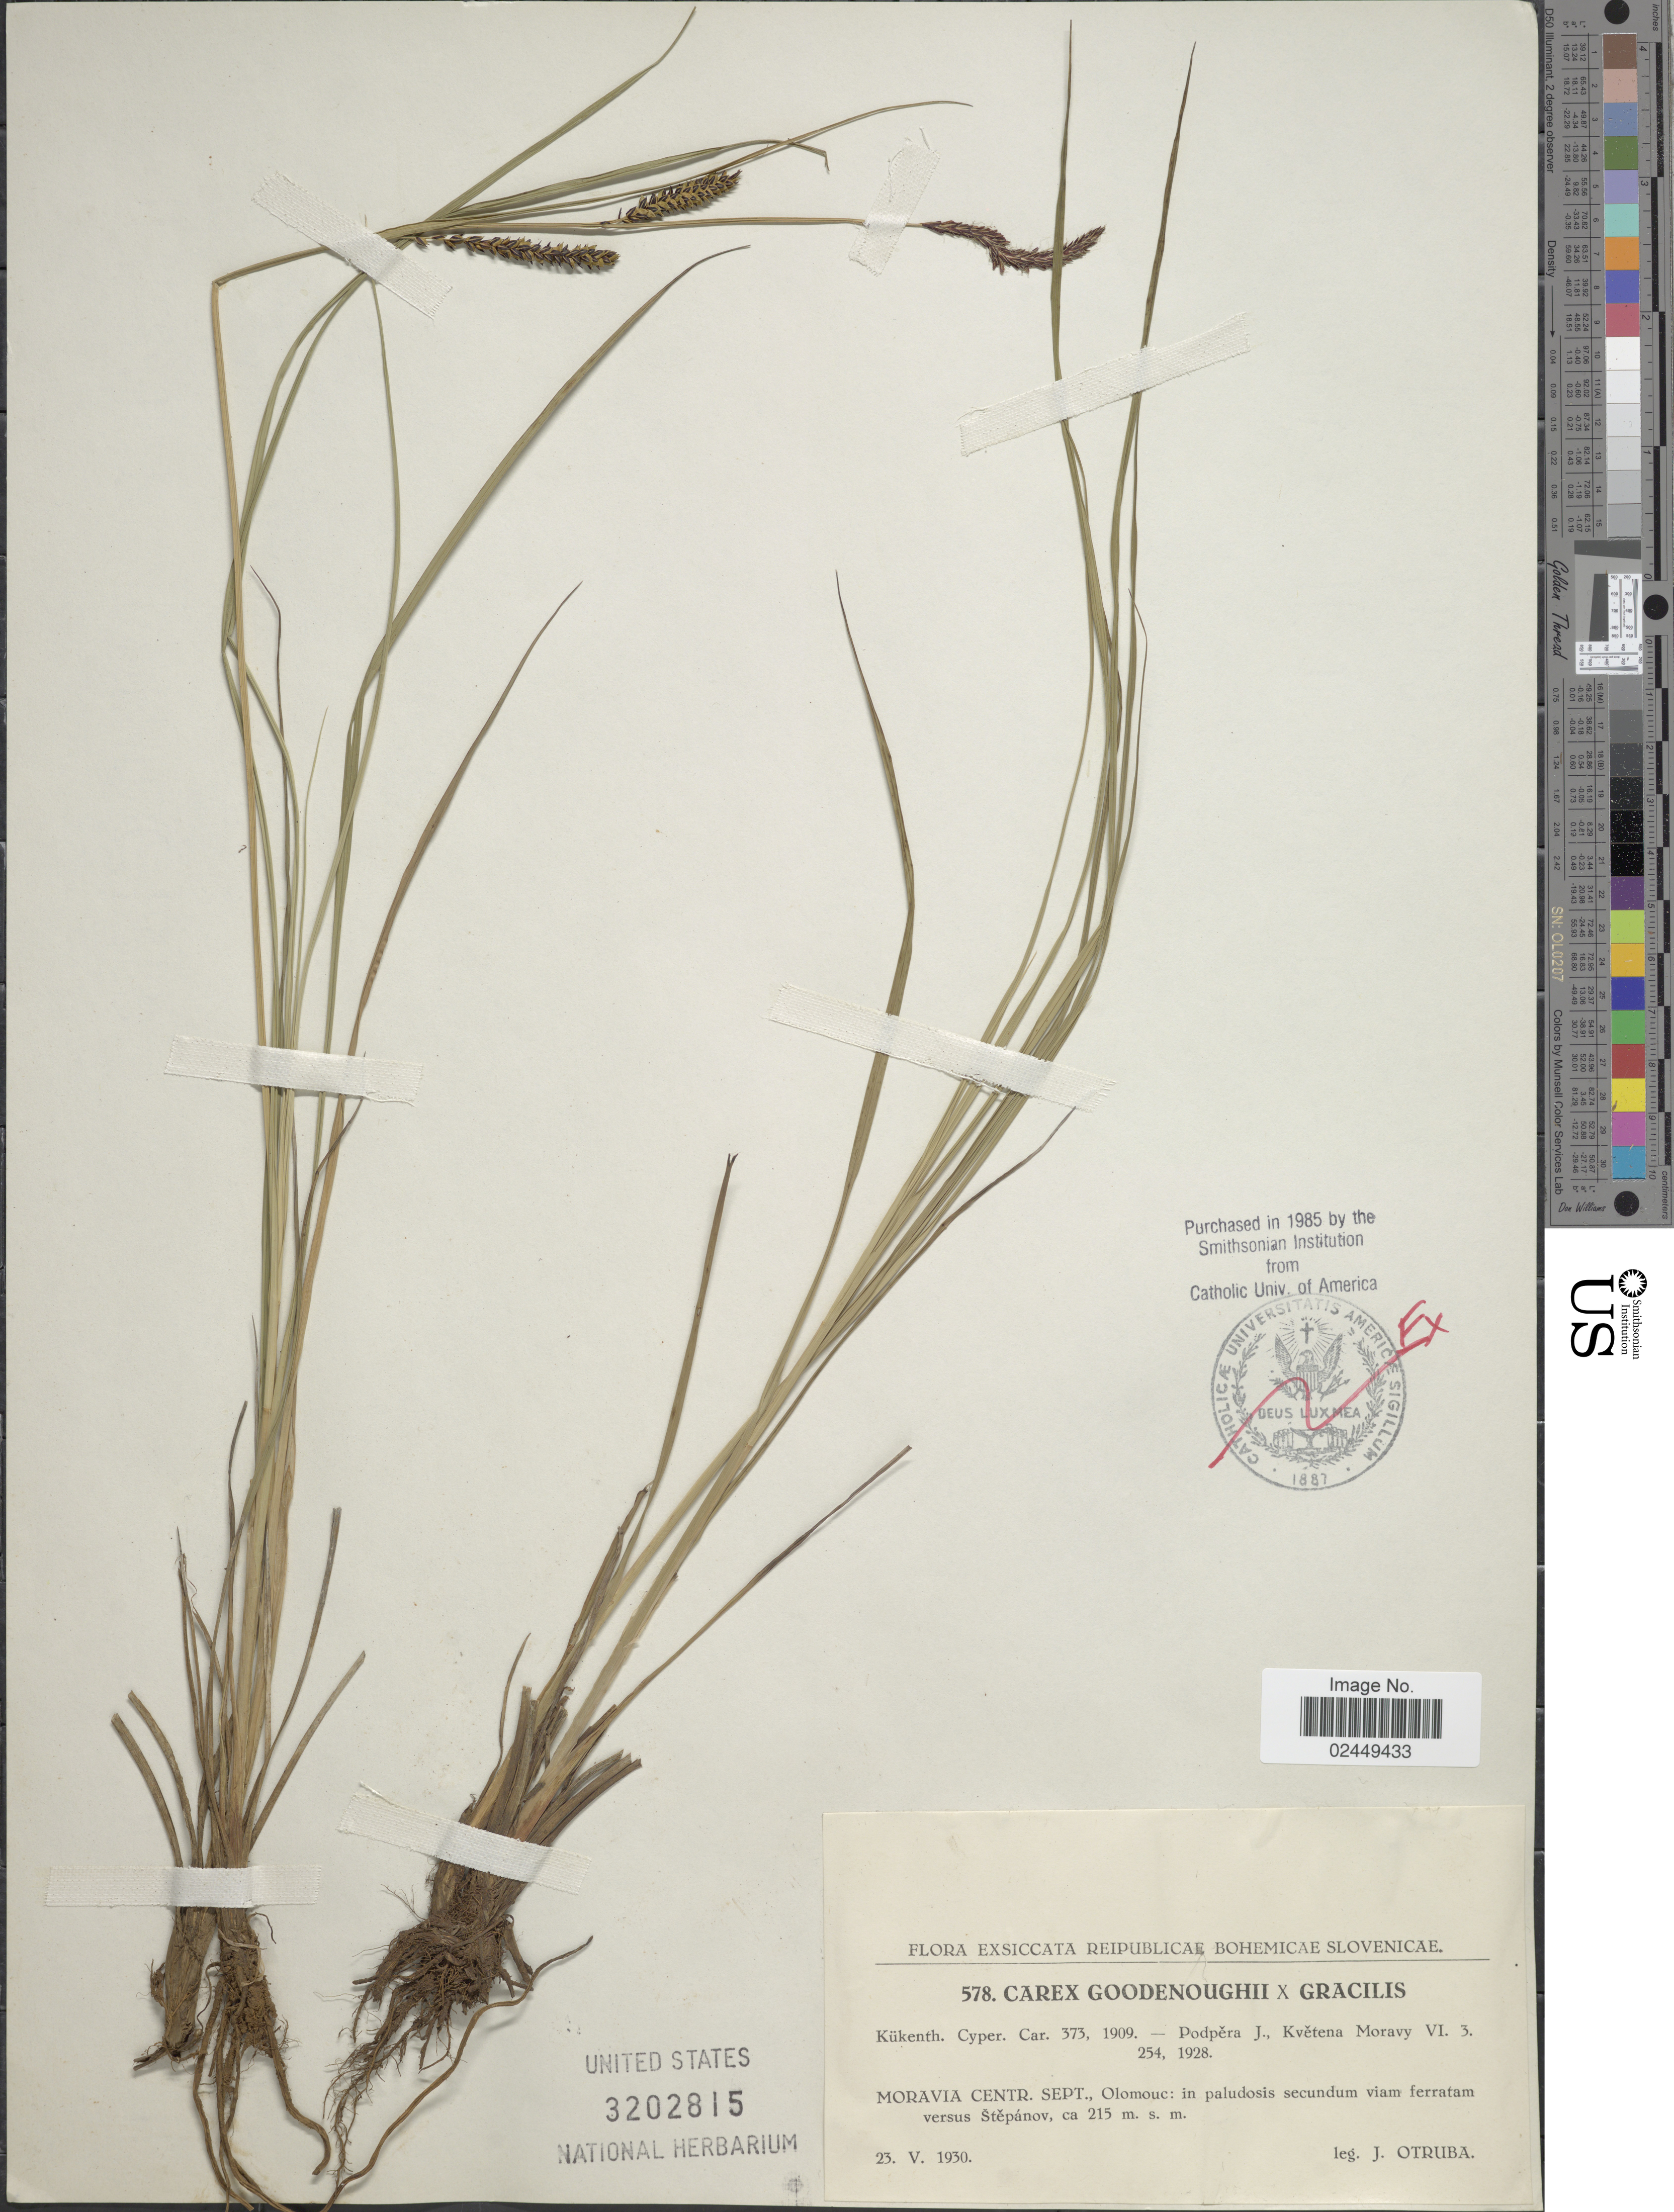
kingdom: Plantae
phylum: Tracheophyta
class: Liliopsida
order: Poales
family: Cyperaceae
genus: Carex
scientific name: Carex nigra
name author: (L.) Reichard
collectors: J. Otruba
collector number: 578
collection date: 1930-05-23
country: Czechia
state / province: Olomouc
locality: Reipublicae Bohemicae Slovenicae [unsure placement], Moravia Centr. Septentr.: Olomouc, Litovel, in paludosis ad viam ferratam prope Stepanov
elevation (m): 215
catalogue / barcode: US 3202815